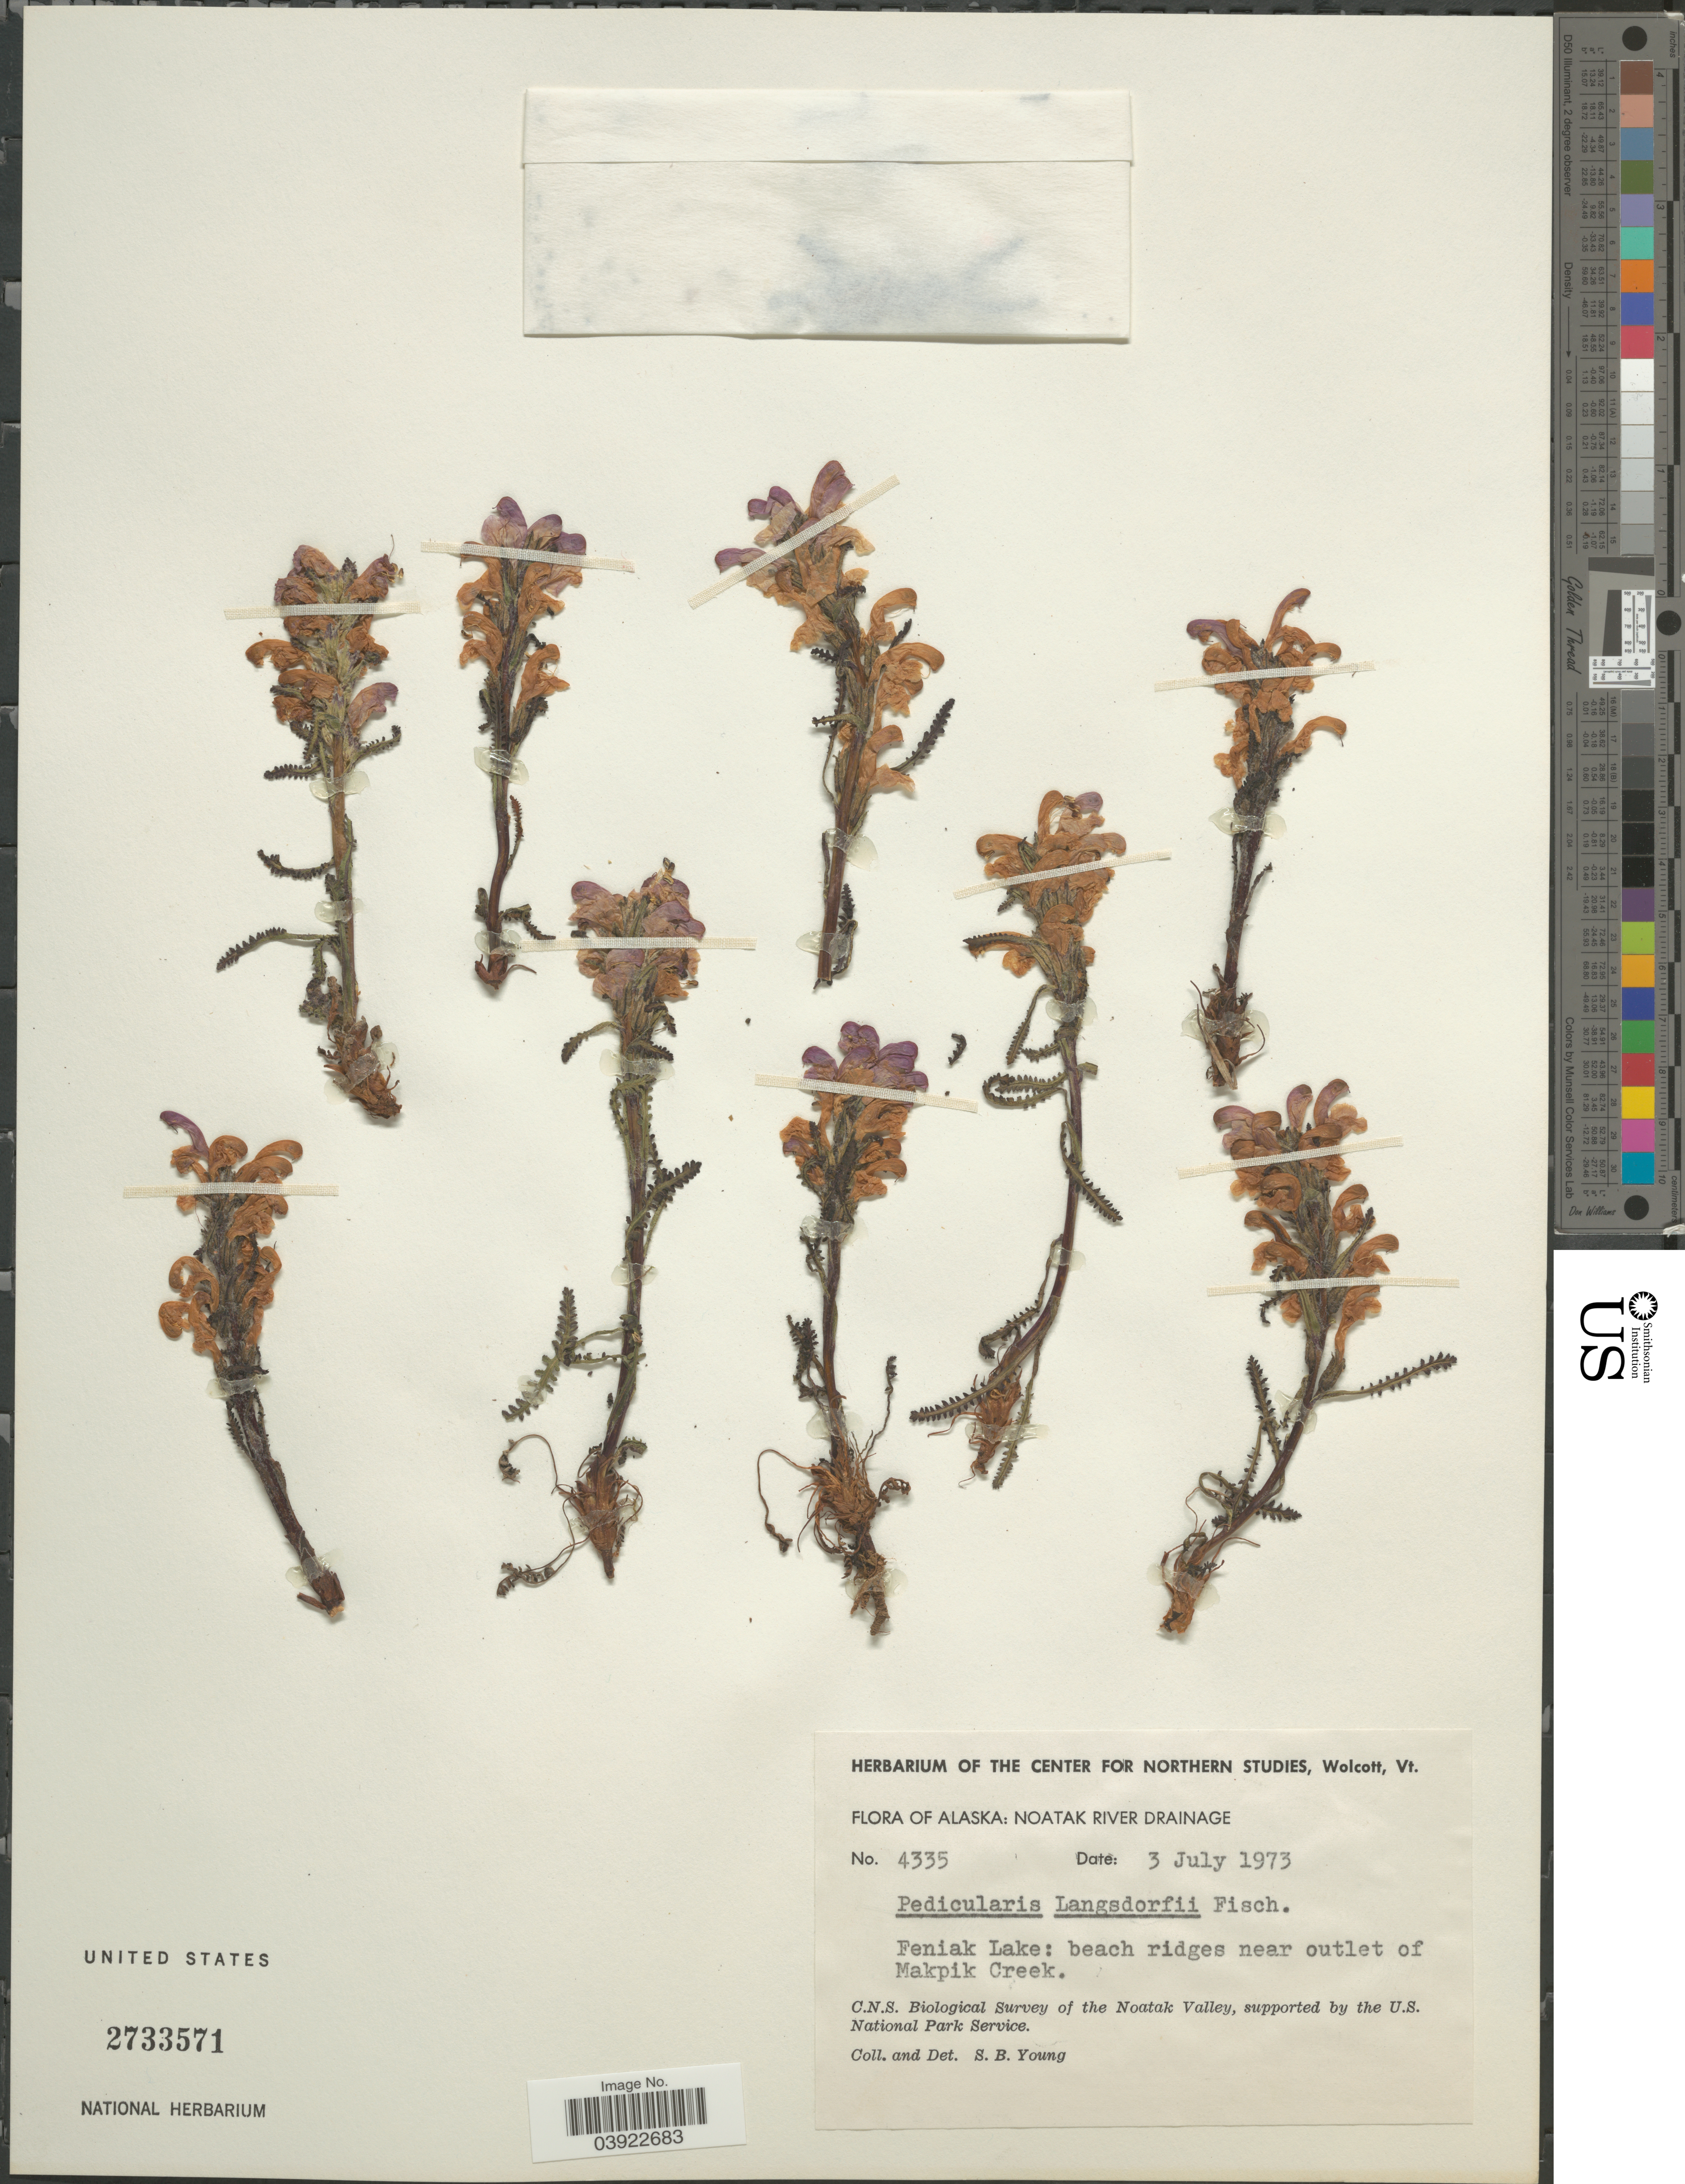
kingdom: Plantae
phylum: Tracheophyta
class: Magnoliopsida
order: Lamiales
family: Orobanchaceae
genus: Pedicularis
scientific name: Pedicularis langsdorffii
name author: Fisch. ex Steven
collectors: S. Young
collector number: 4335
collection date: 1973-07-03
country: United States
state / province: Alaska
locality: Noatak River Drainage. Feniak Lake: beach ridges near outlet of Makpik Creek. The Noatak Valley.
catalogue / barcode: US 2733571